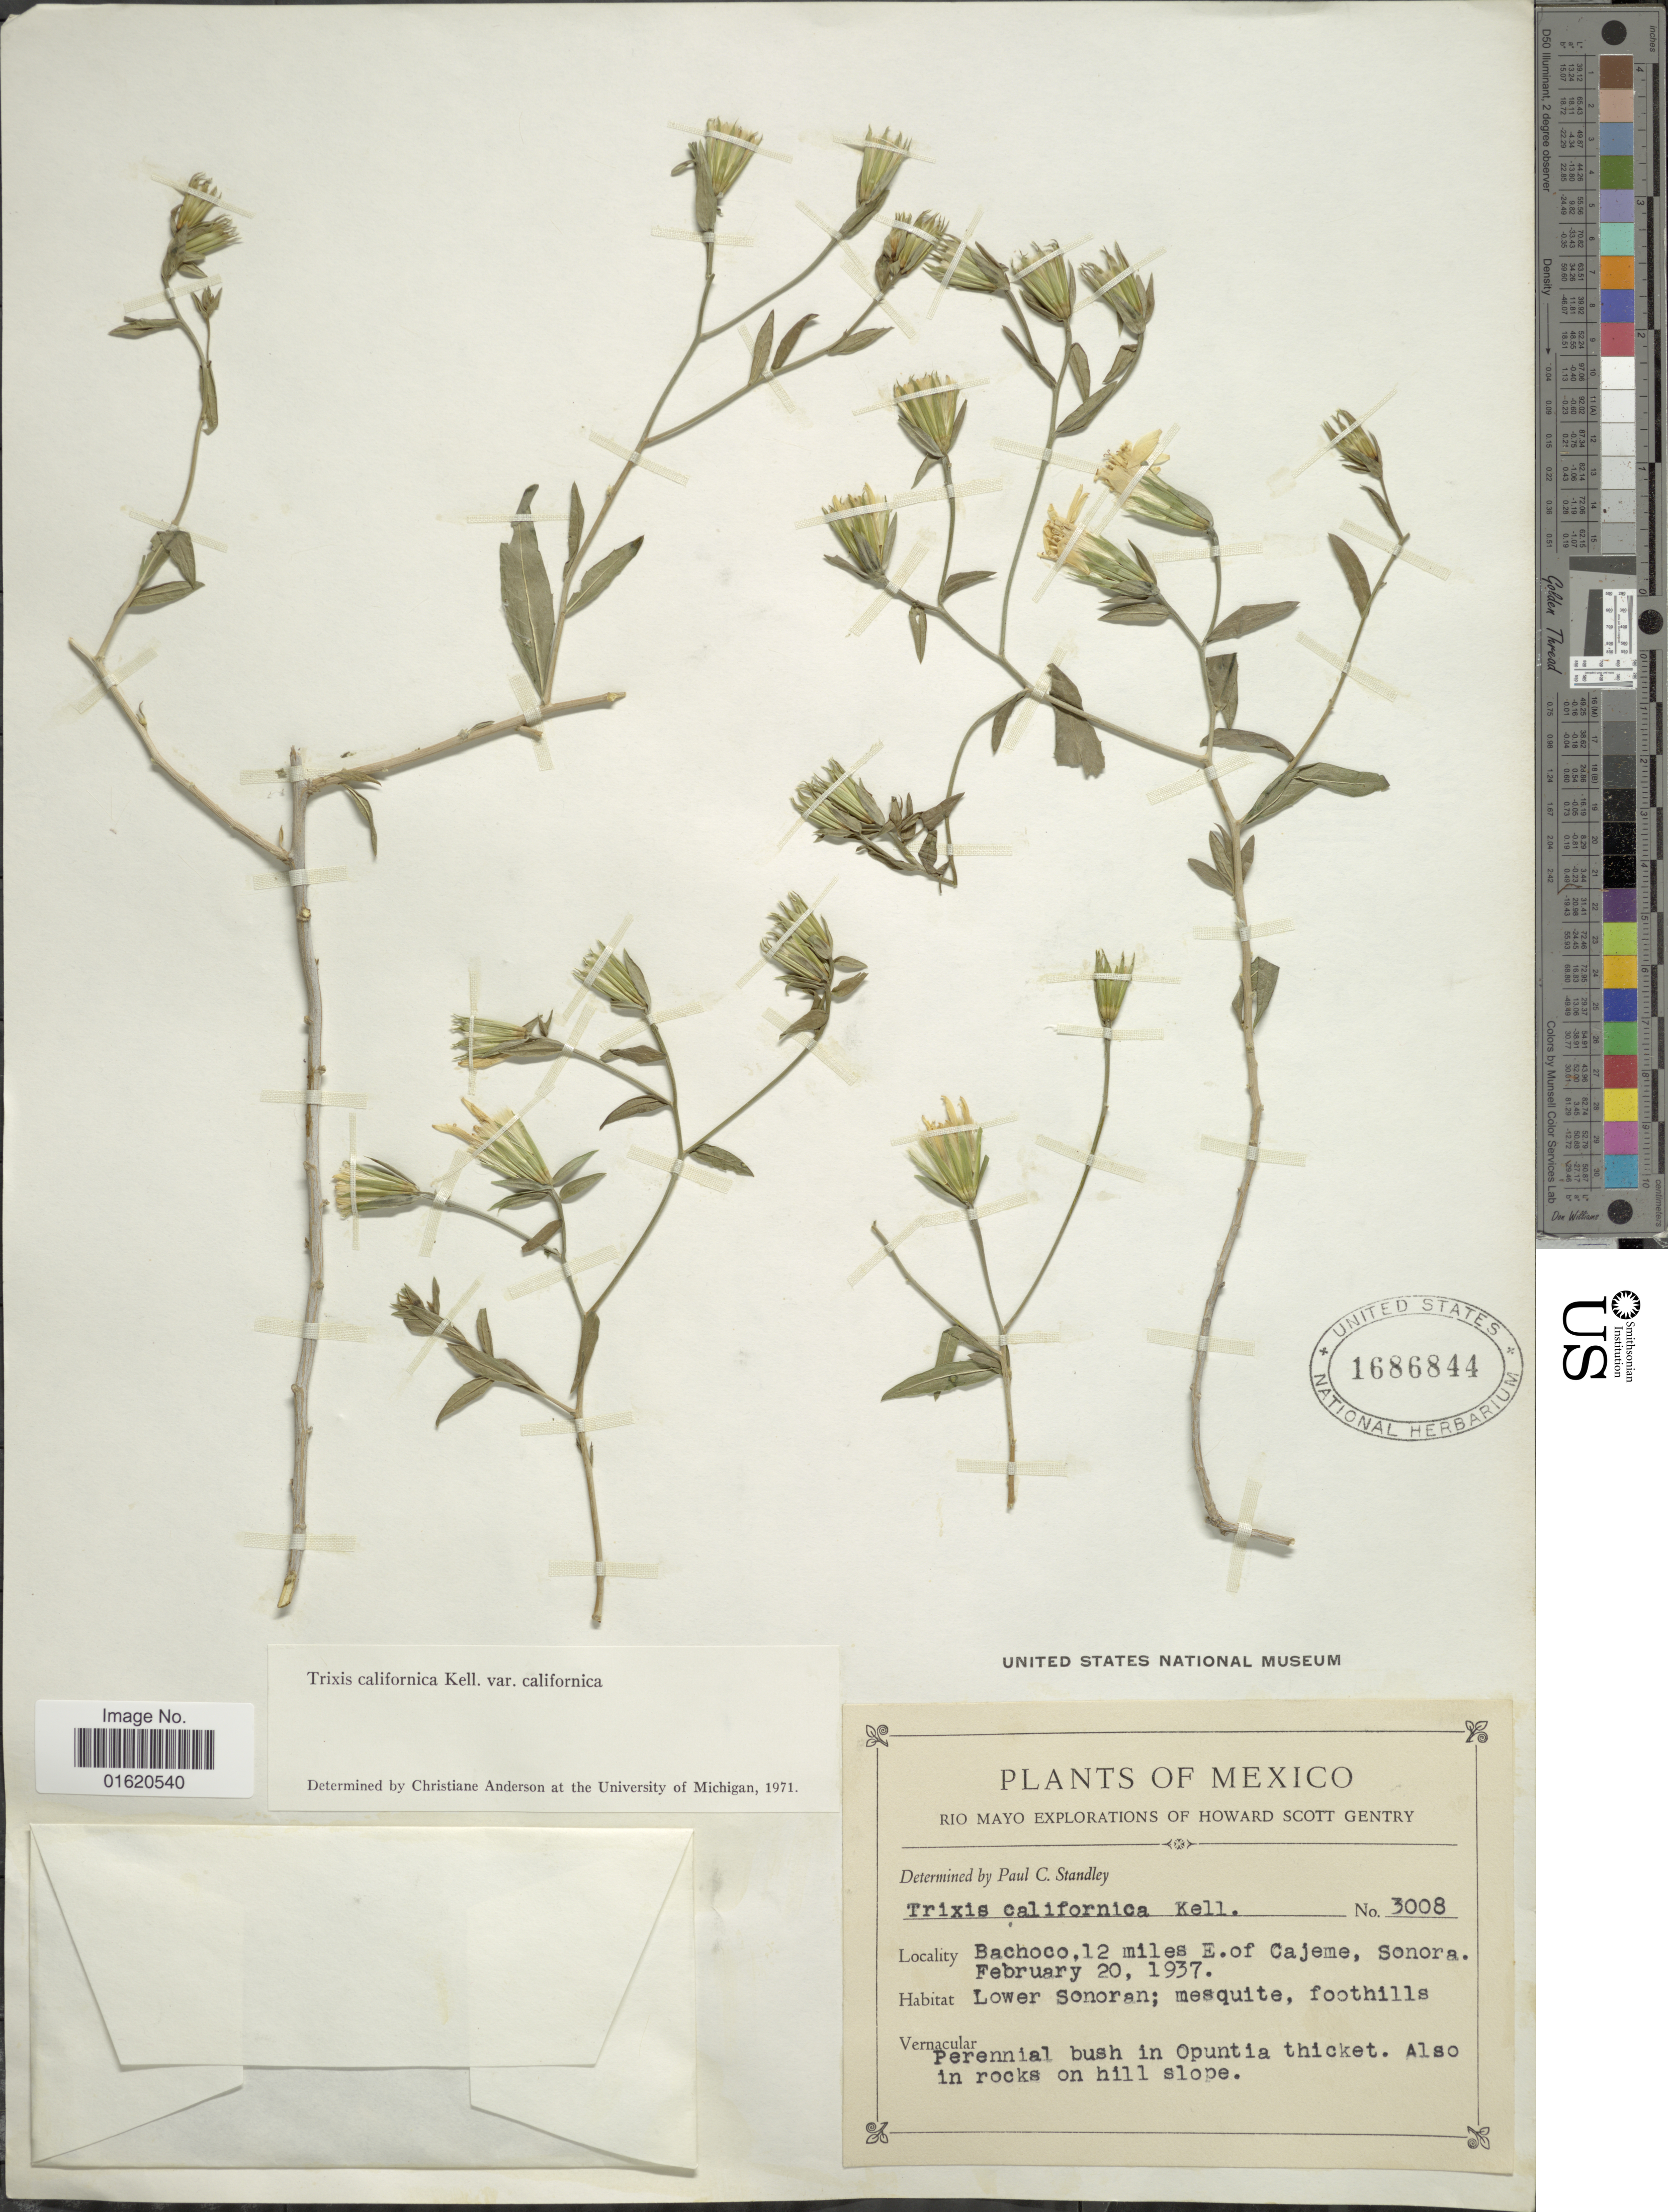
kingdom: Plantae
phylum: Tracheophyta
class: Magnoliopsida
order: Asterales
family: Asteraceae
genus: Trixis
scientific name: Trixis californica var. californica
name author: Kellogg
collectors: H. S. Gentry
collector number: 3008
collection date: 1937-02-20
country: Mexico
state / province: Sonora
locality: Bachoco, 12 miles E. of Cajeme, Lower Sonoran; mesquite, foothills, perennial bush in Puntia thicket, also in rock on hill slope, Rio Mayo [unsure placement]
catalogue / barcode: US 1686844